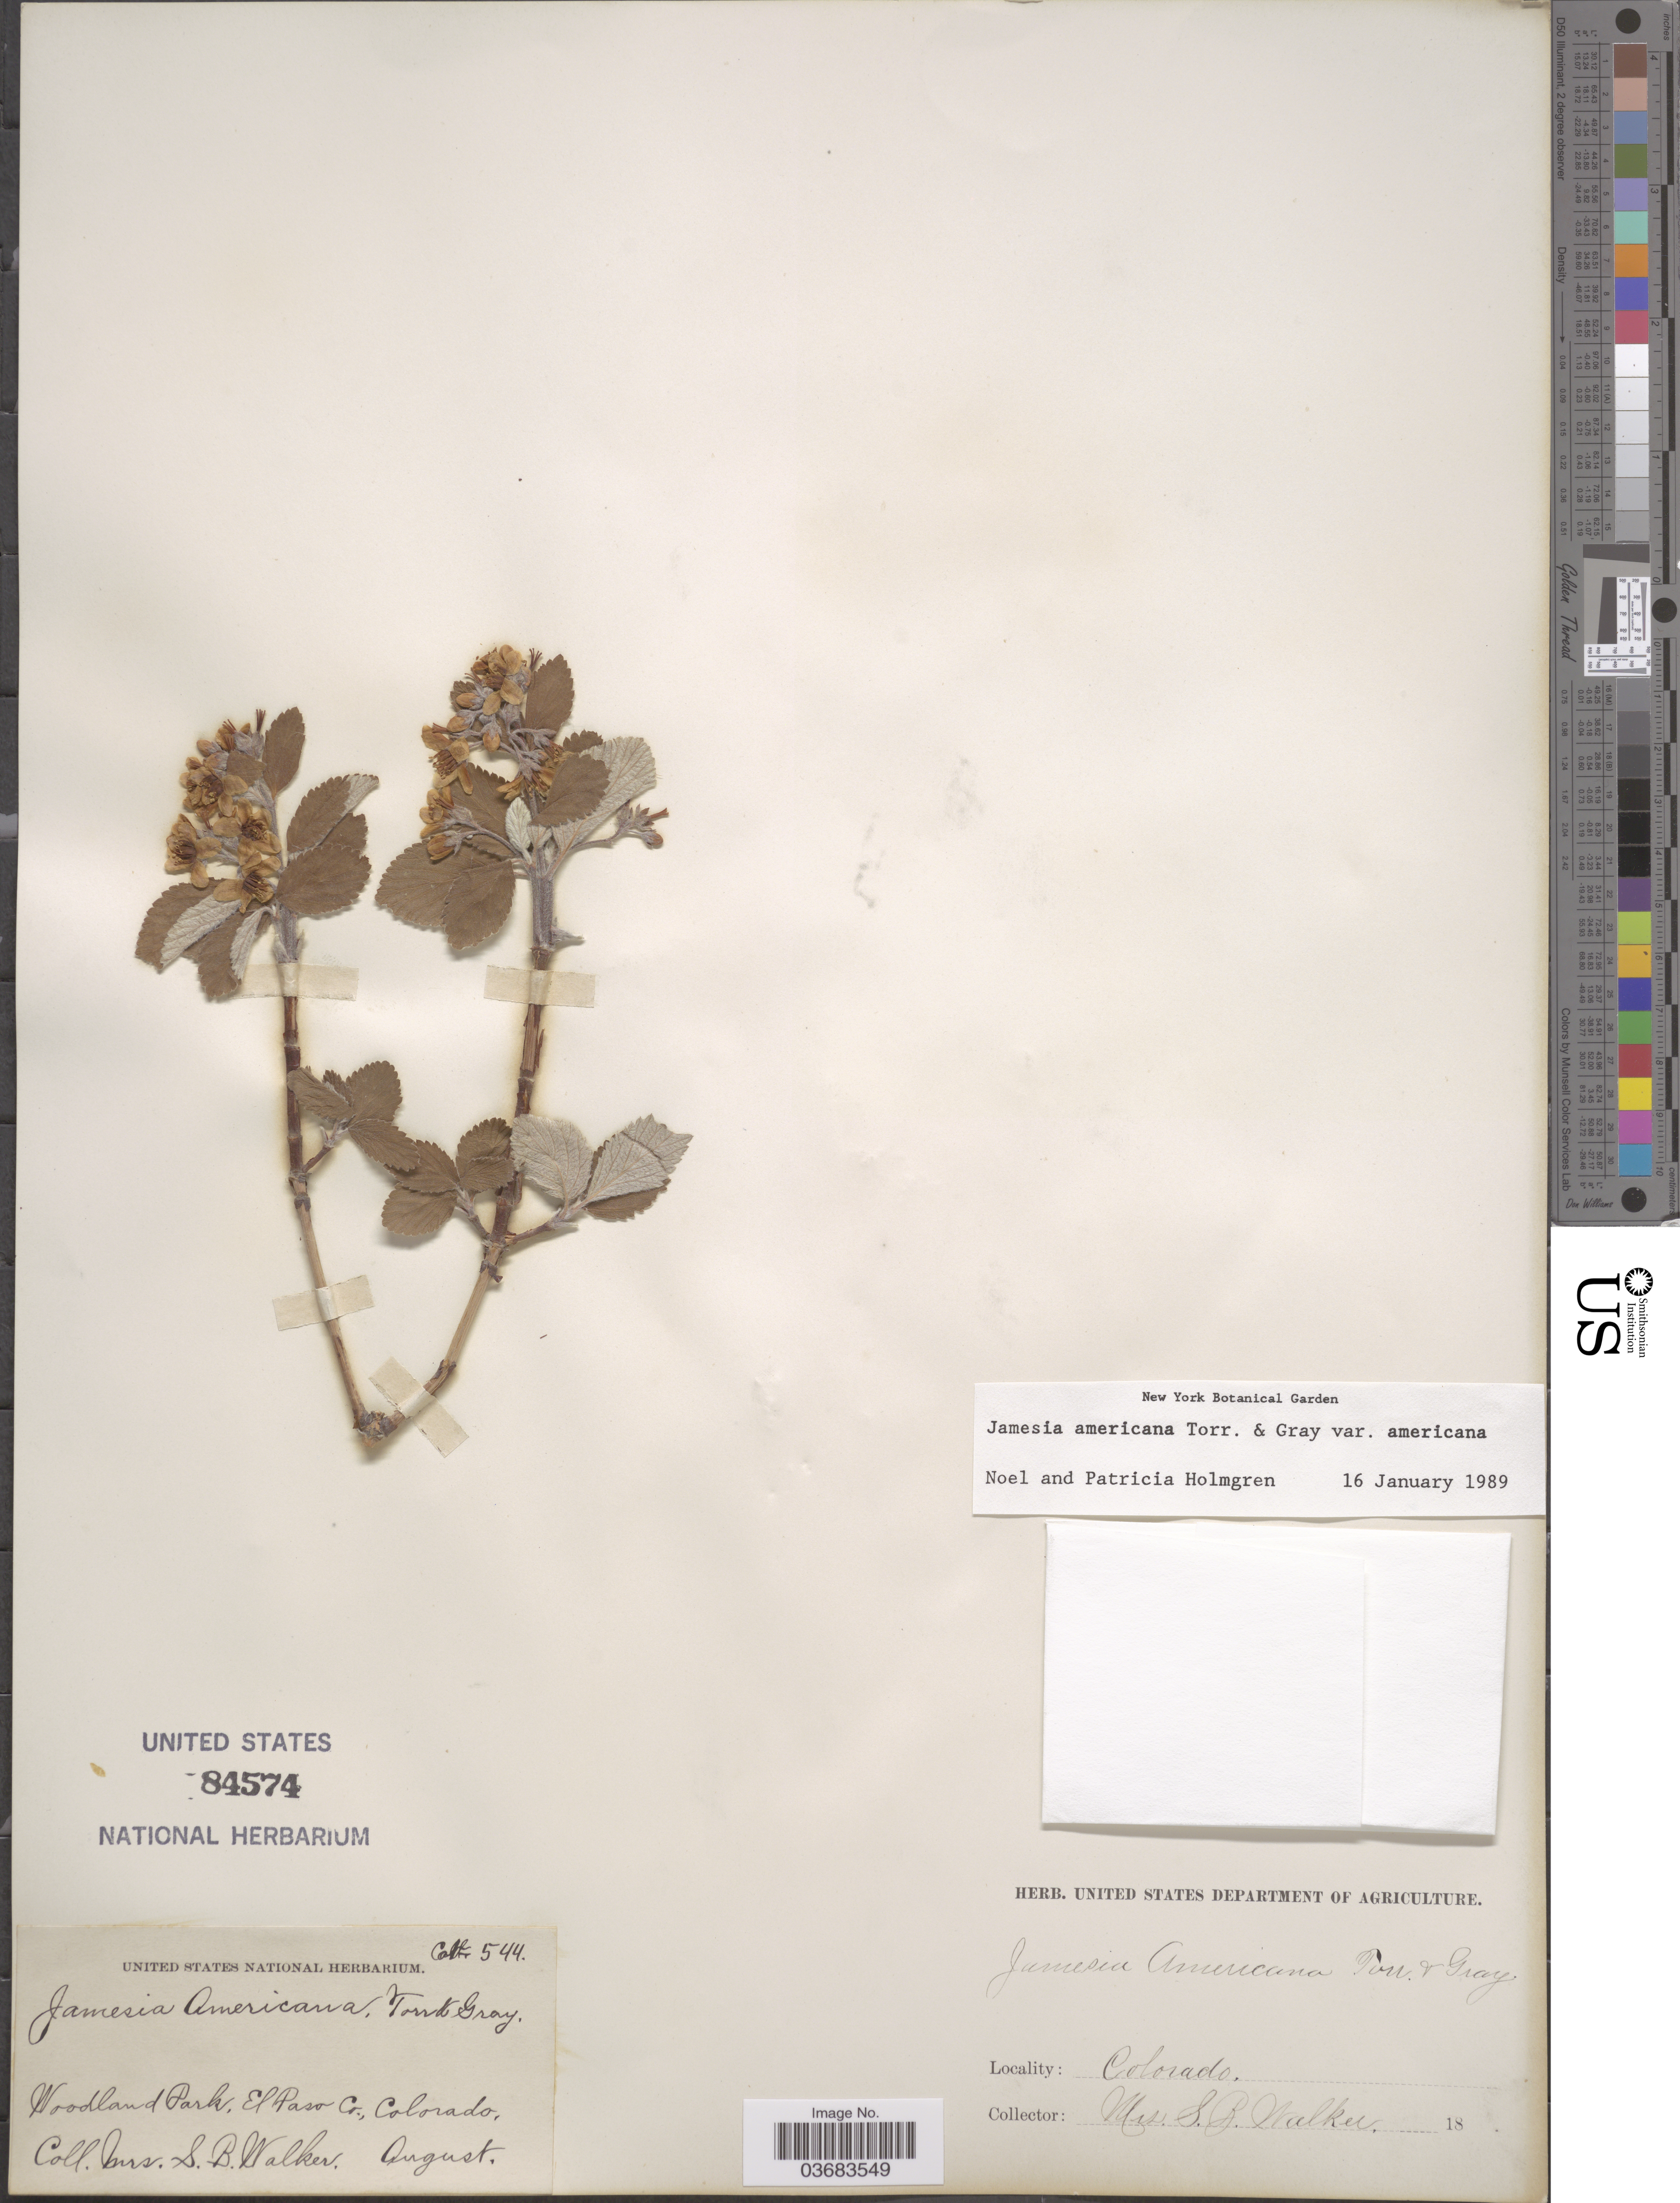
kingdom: Plantae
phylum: Tracheophyta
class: Magnoliopsida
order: Cornales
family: Hydrangeaceae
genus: Edwinia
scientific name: Edwinia americana var. americana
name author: (Torr. & A. Gray) A. Heller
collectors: S. Walker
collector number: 544?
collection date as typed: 18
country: United States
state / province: Colorado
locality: Woodland Park, El Paso Co.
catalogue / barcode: US 84574